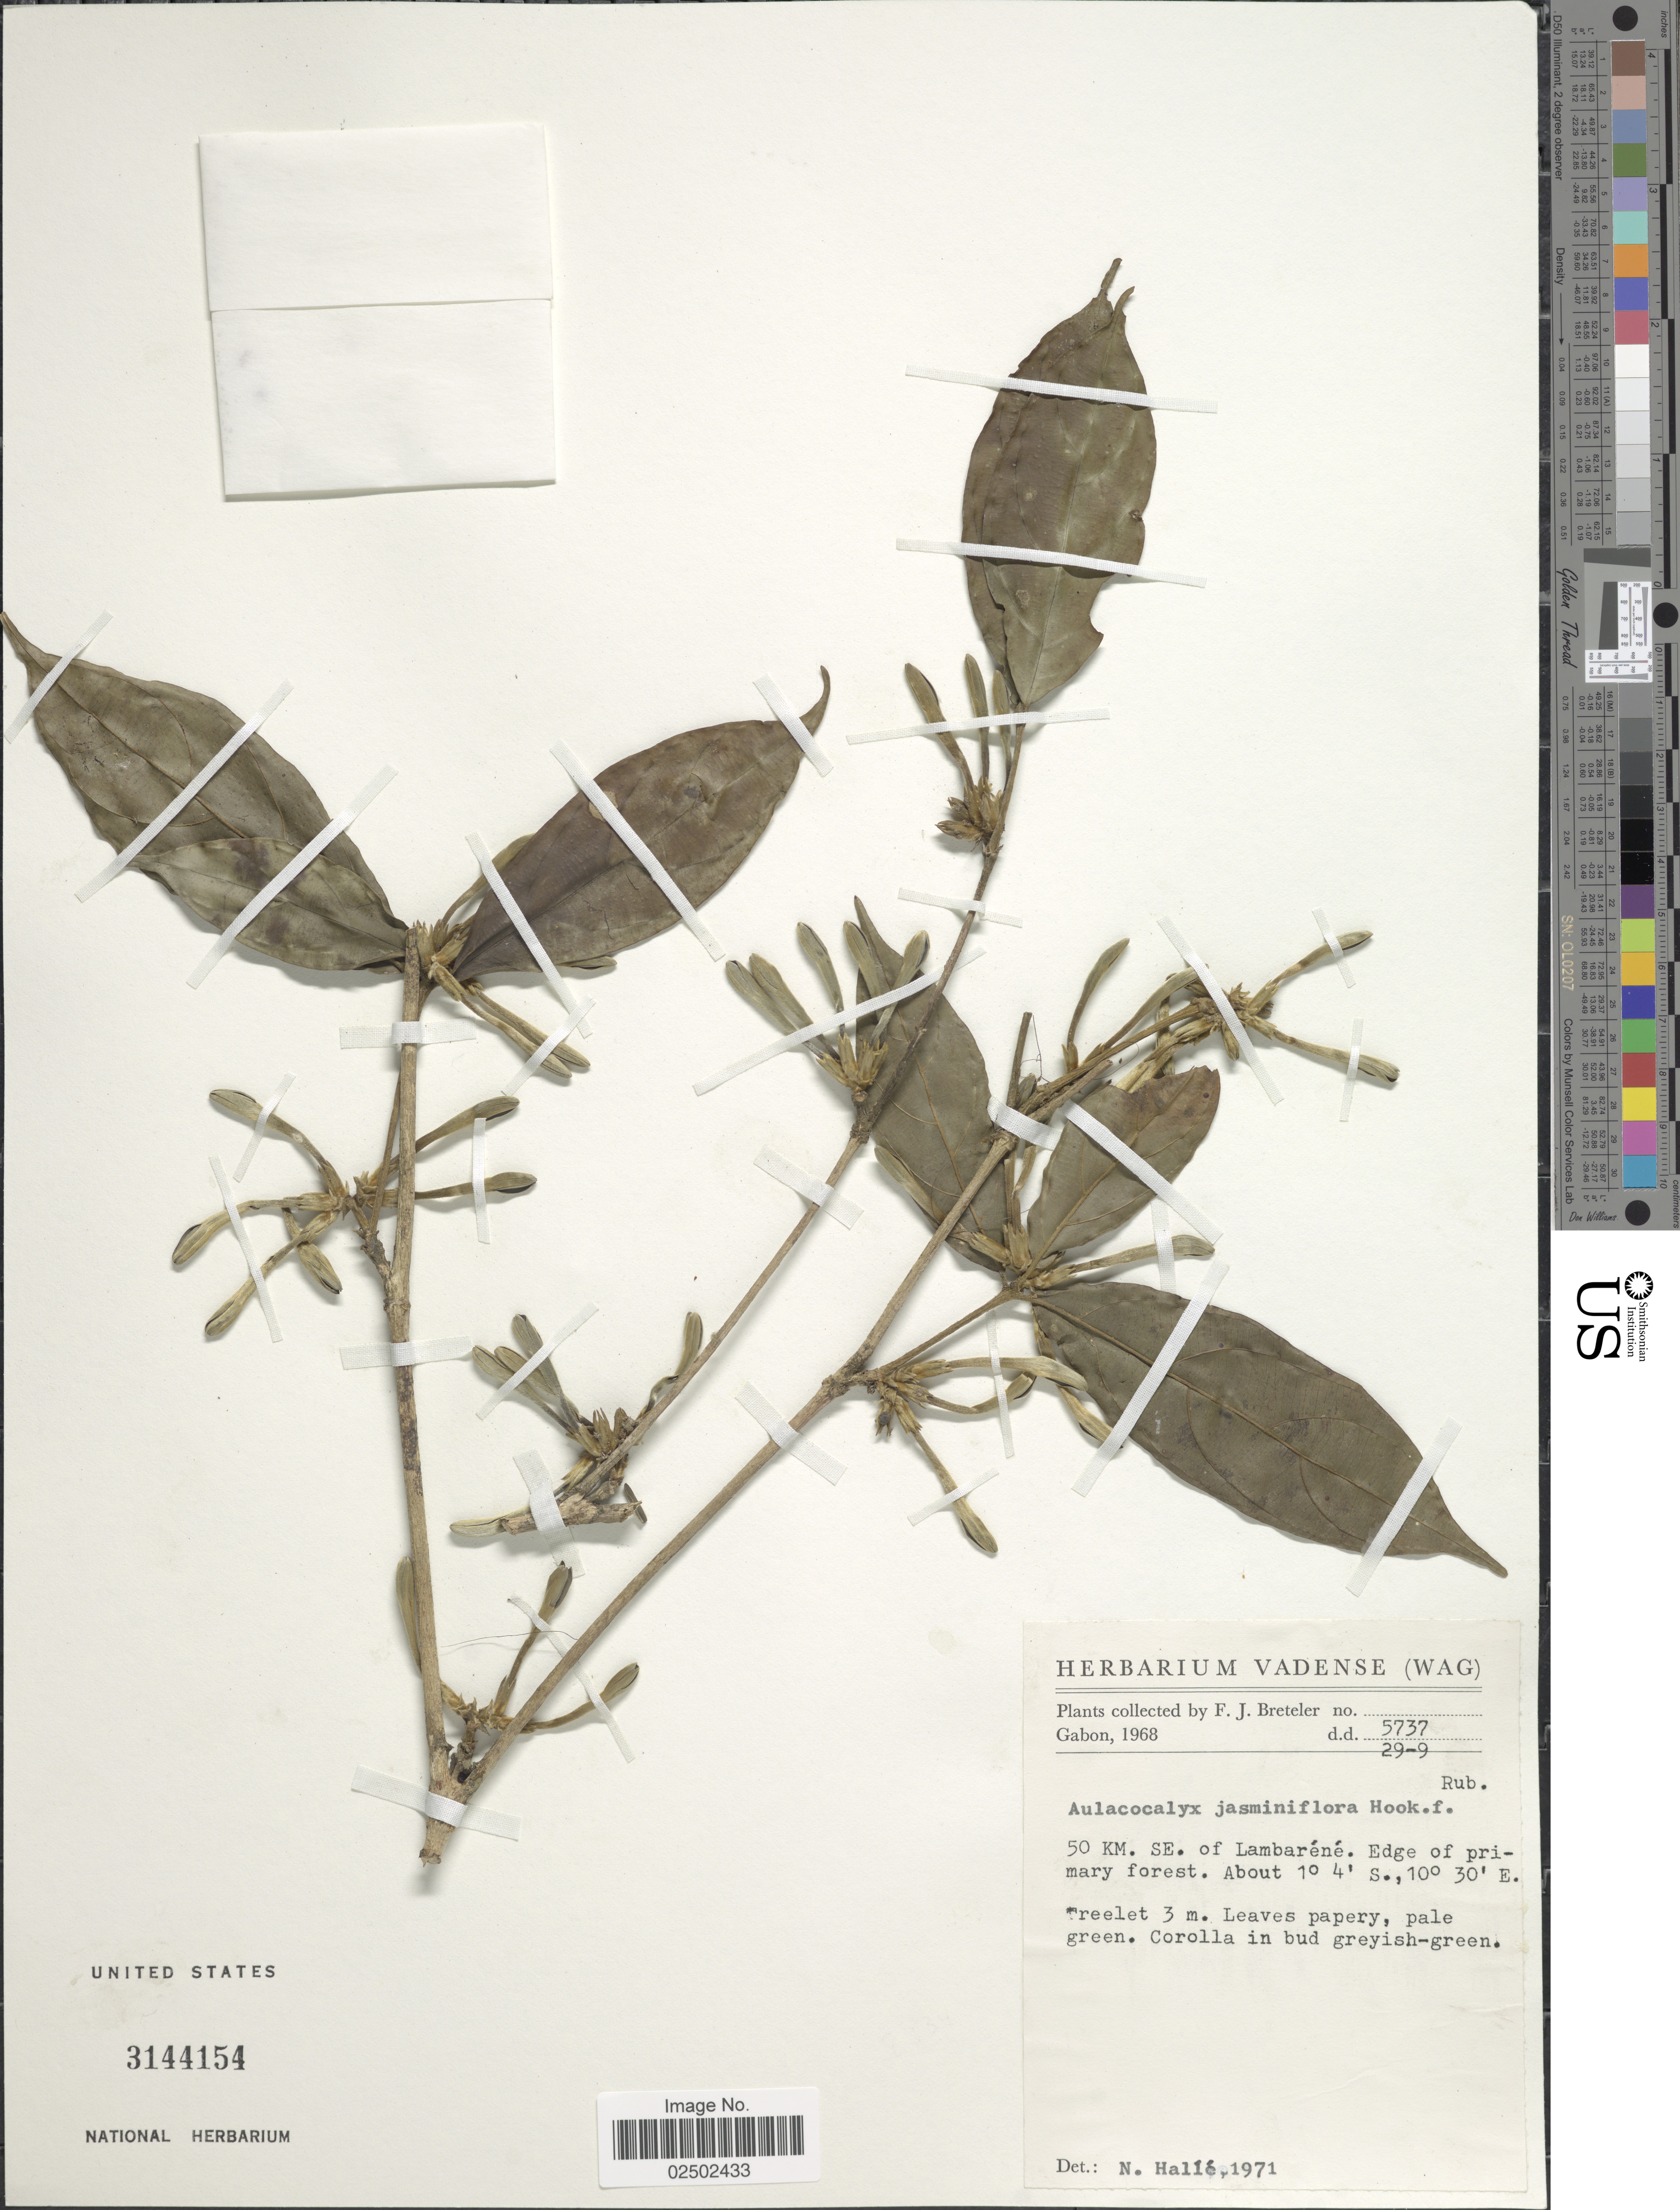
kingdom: Plantae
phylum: Tracheophyta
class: Magnoliopsida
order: Gentianales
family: Rubiaceae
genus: Aulacocalyx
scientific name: Aulacocalyx jasminiflora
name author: Hook. f.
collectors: F. J. Breteler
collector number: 5737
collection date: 1968-09-29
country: Gabon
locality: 50 Km. Se. of Lambarene.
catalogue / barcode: US 3144154